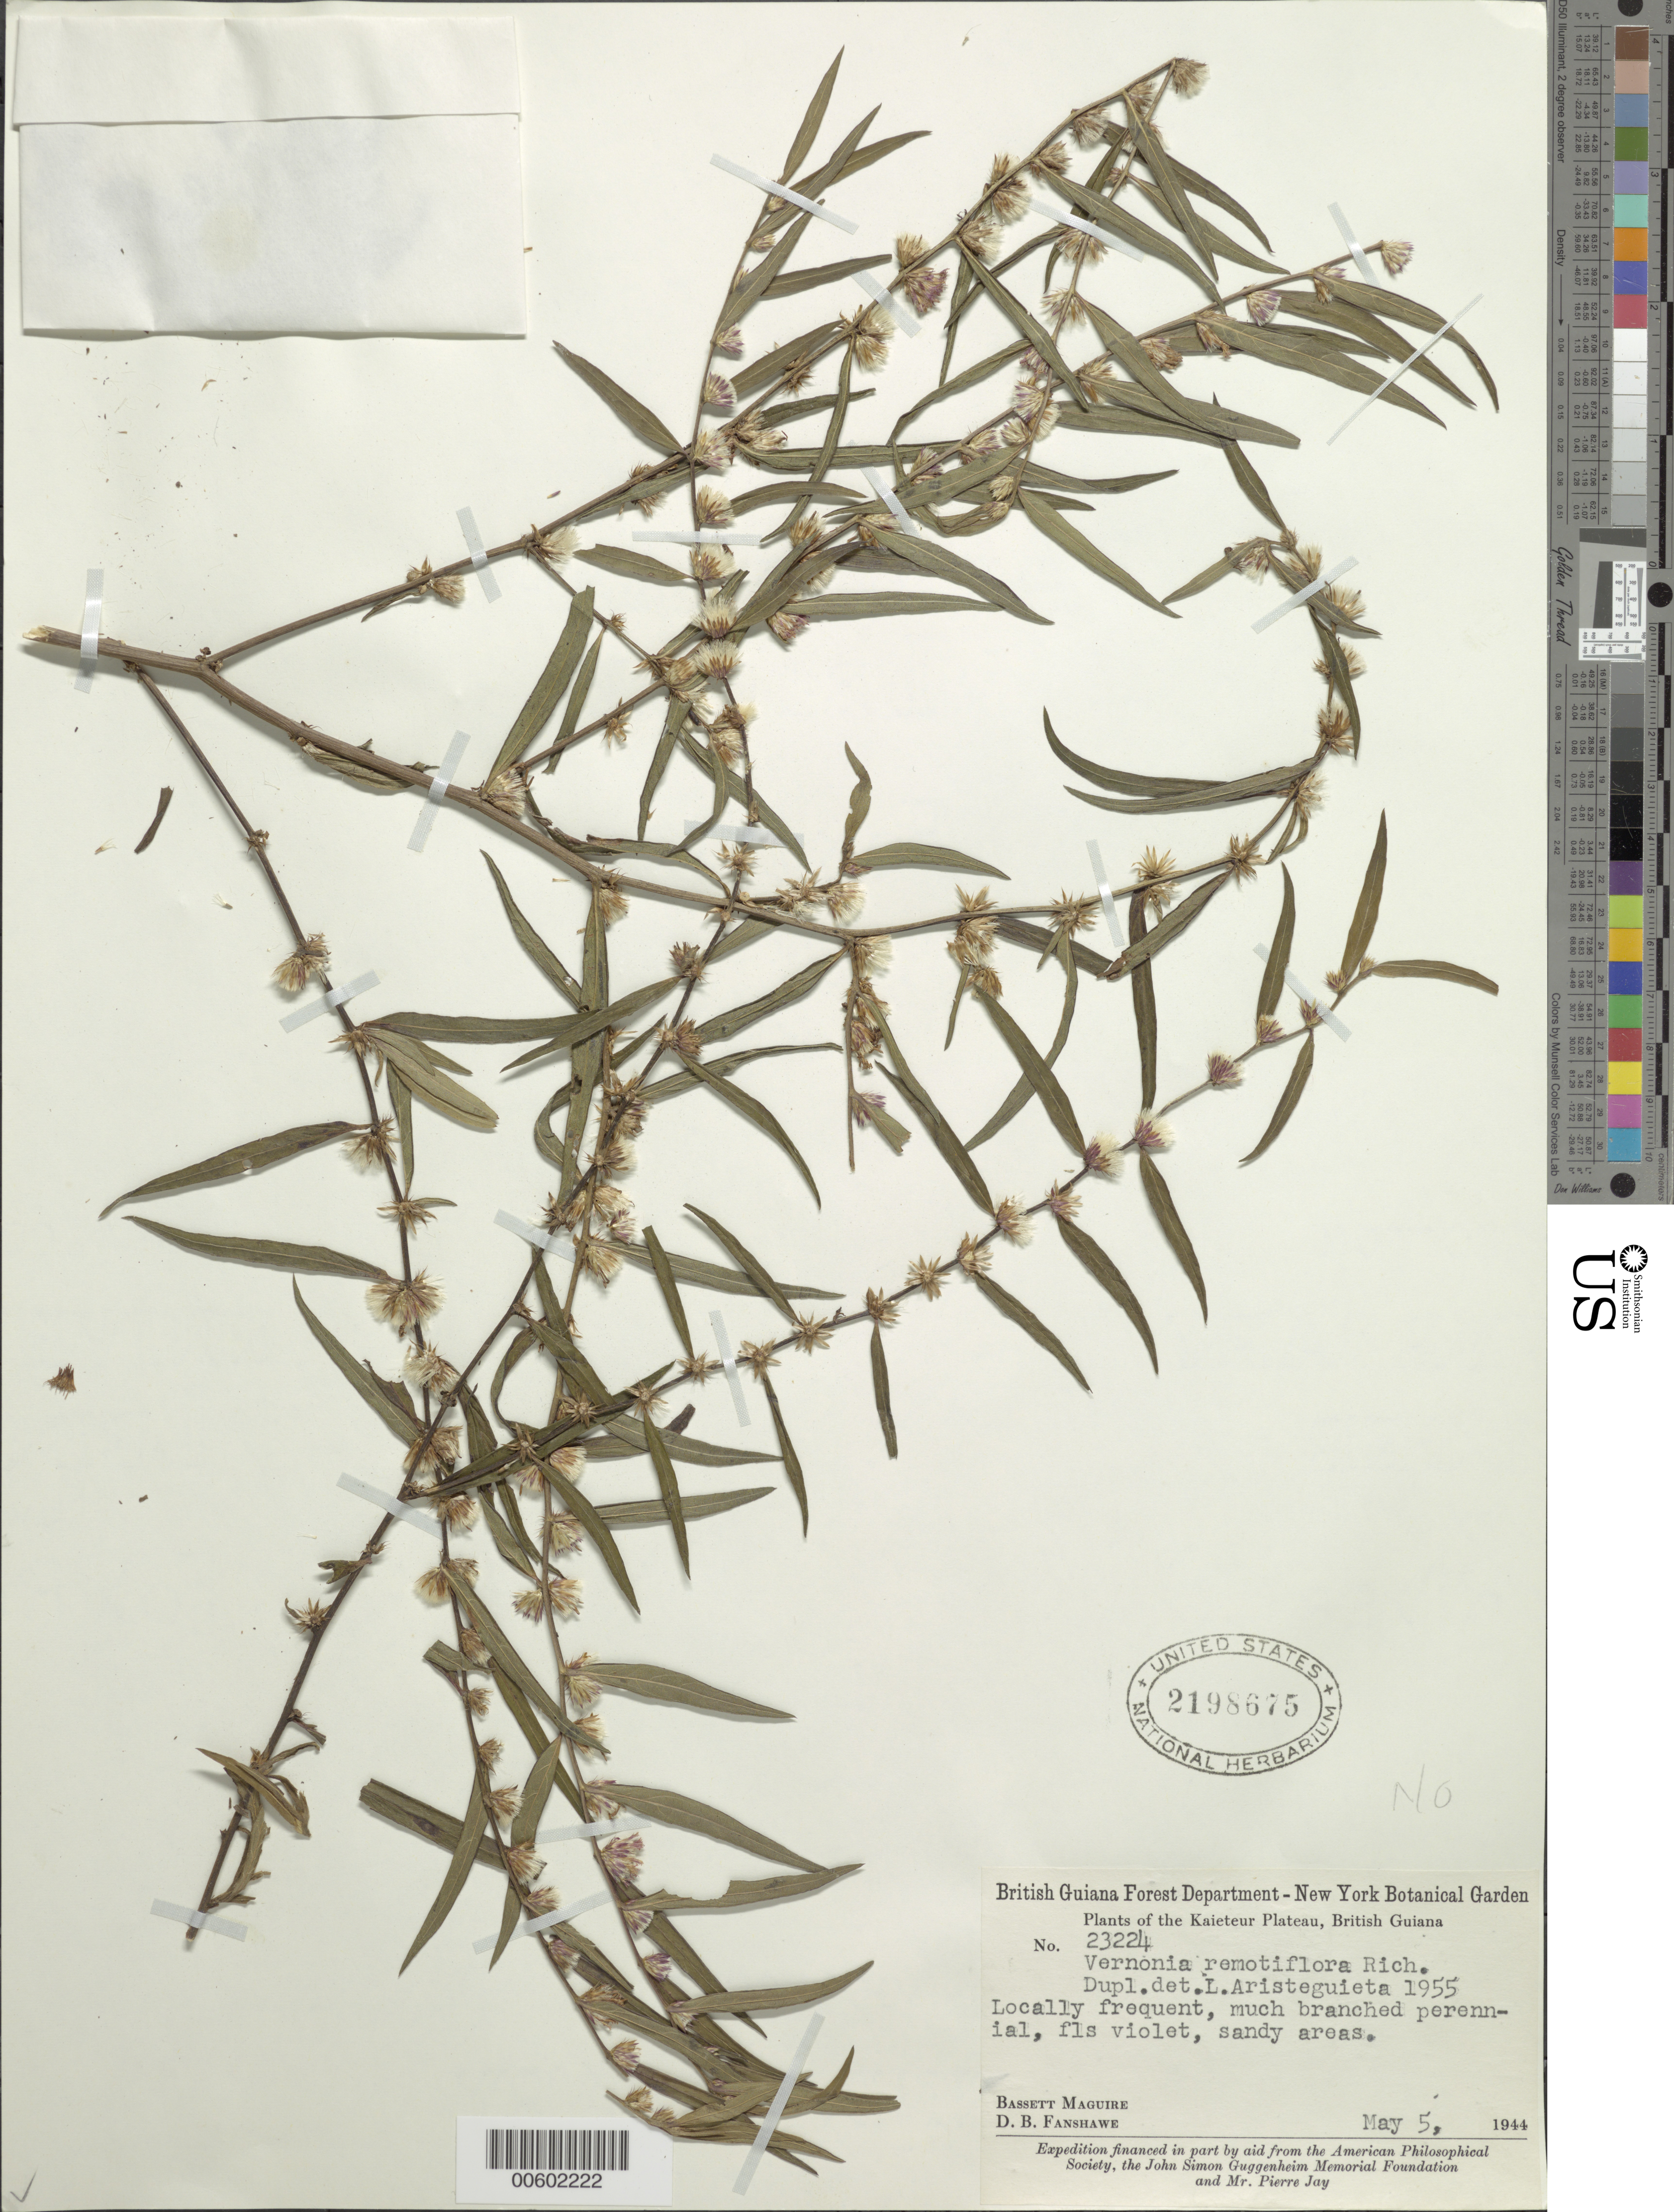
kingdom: Plantae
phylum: Tracheophyta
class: Magnoliopsida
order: Asterales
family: Asteraceae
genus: Lepidaploa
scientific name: Lepidaploa gracilis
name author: (Kunth) H. Rob.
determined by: Aristeguieta, L.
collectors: B. Maguire & D. B. Fanshawe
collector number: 23224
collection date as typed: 5-May-44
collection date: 1944-05-05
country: Guyana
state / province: Potaro-Siparuni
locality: Kaieteur Plateau, Potaro River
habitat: Sandy areas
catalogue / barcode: US 2198675